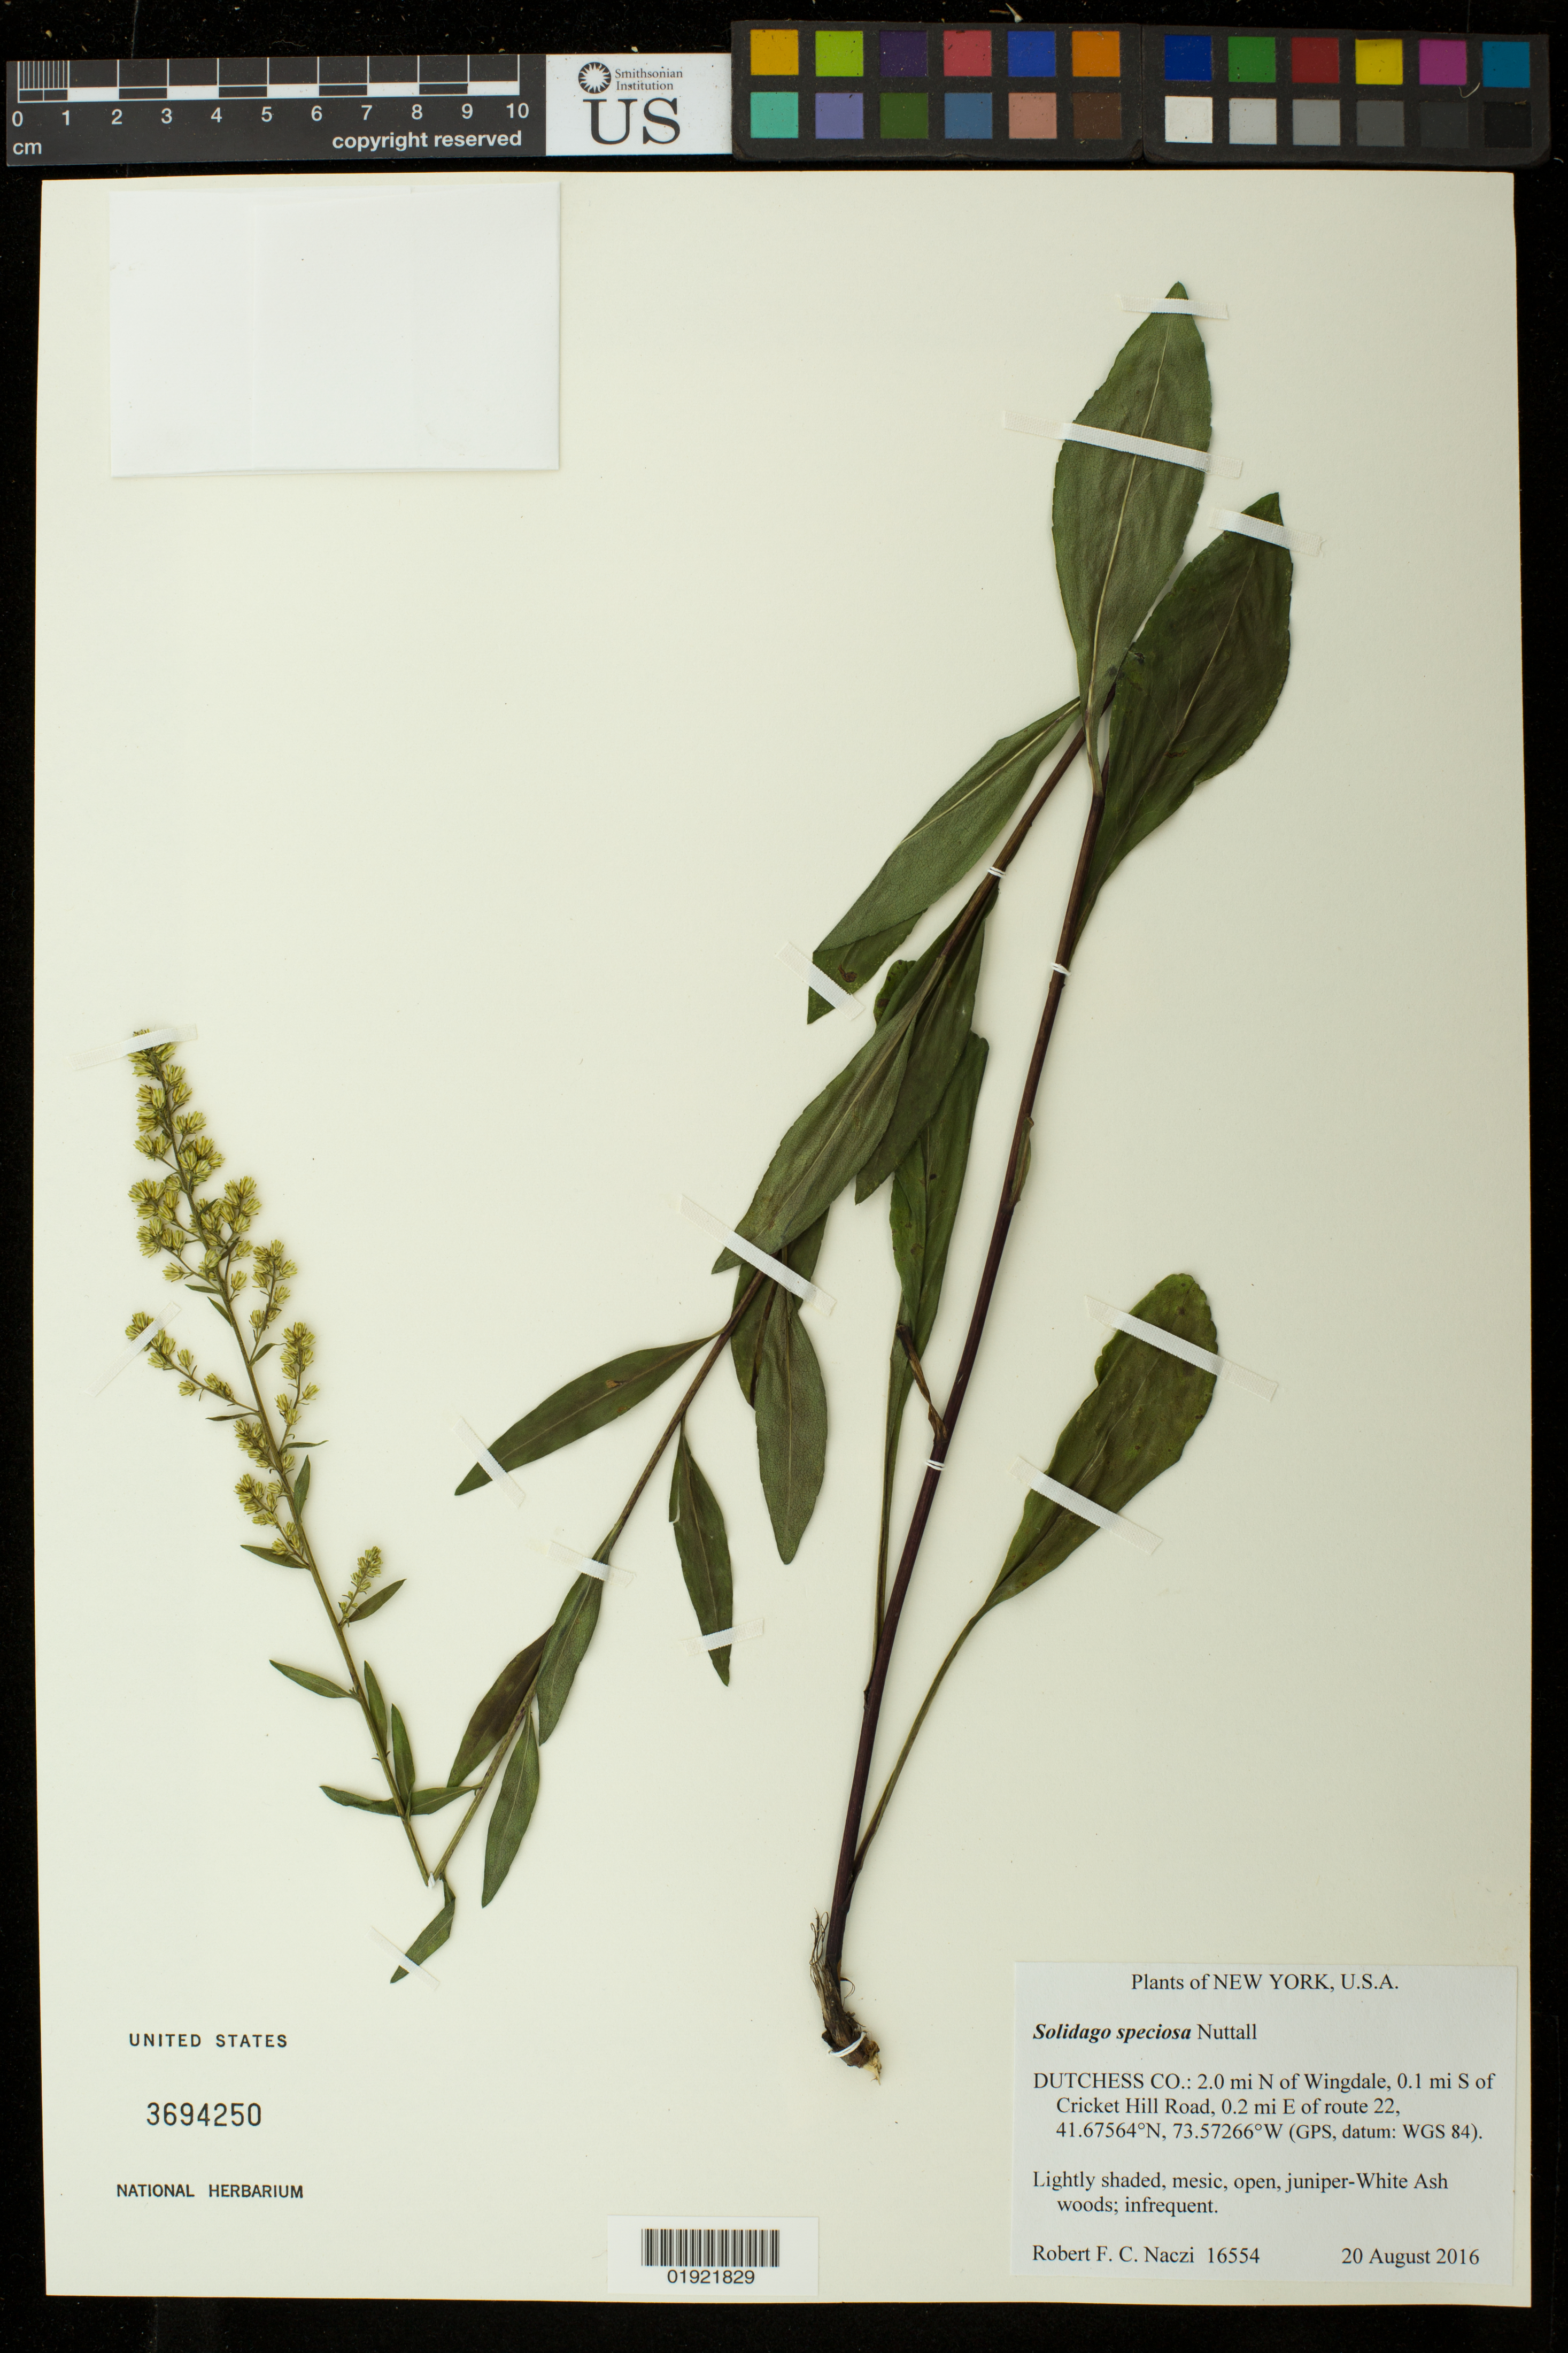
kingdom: Plantae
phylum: Tracheophyta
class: Magnoliopsida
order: Asterales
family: Asteraceae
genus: Solidago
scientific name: Solidago speciosa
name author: Nutt.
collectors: R. F. C. Naczi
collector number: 16554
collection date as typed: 20 August 2016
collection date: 2016-08-20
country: United States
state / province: New York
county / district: Dutchess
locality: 2.0 mi N of Wingdale, 0.1 mi S of Cricket Hill Road, 0.2 mi E of route 22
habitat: Lightly shaded, mesic, open, juniper-White Ash woods.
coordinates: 41.67564 N, 73.57266 W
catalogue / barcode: US 3694250